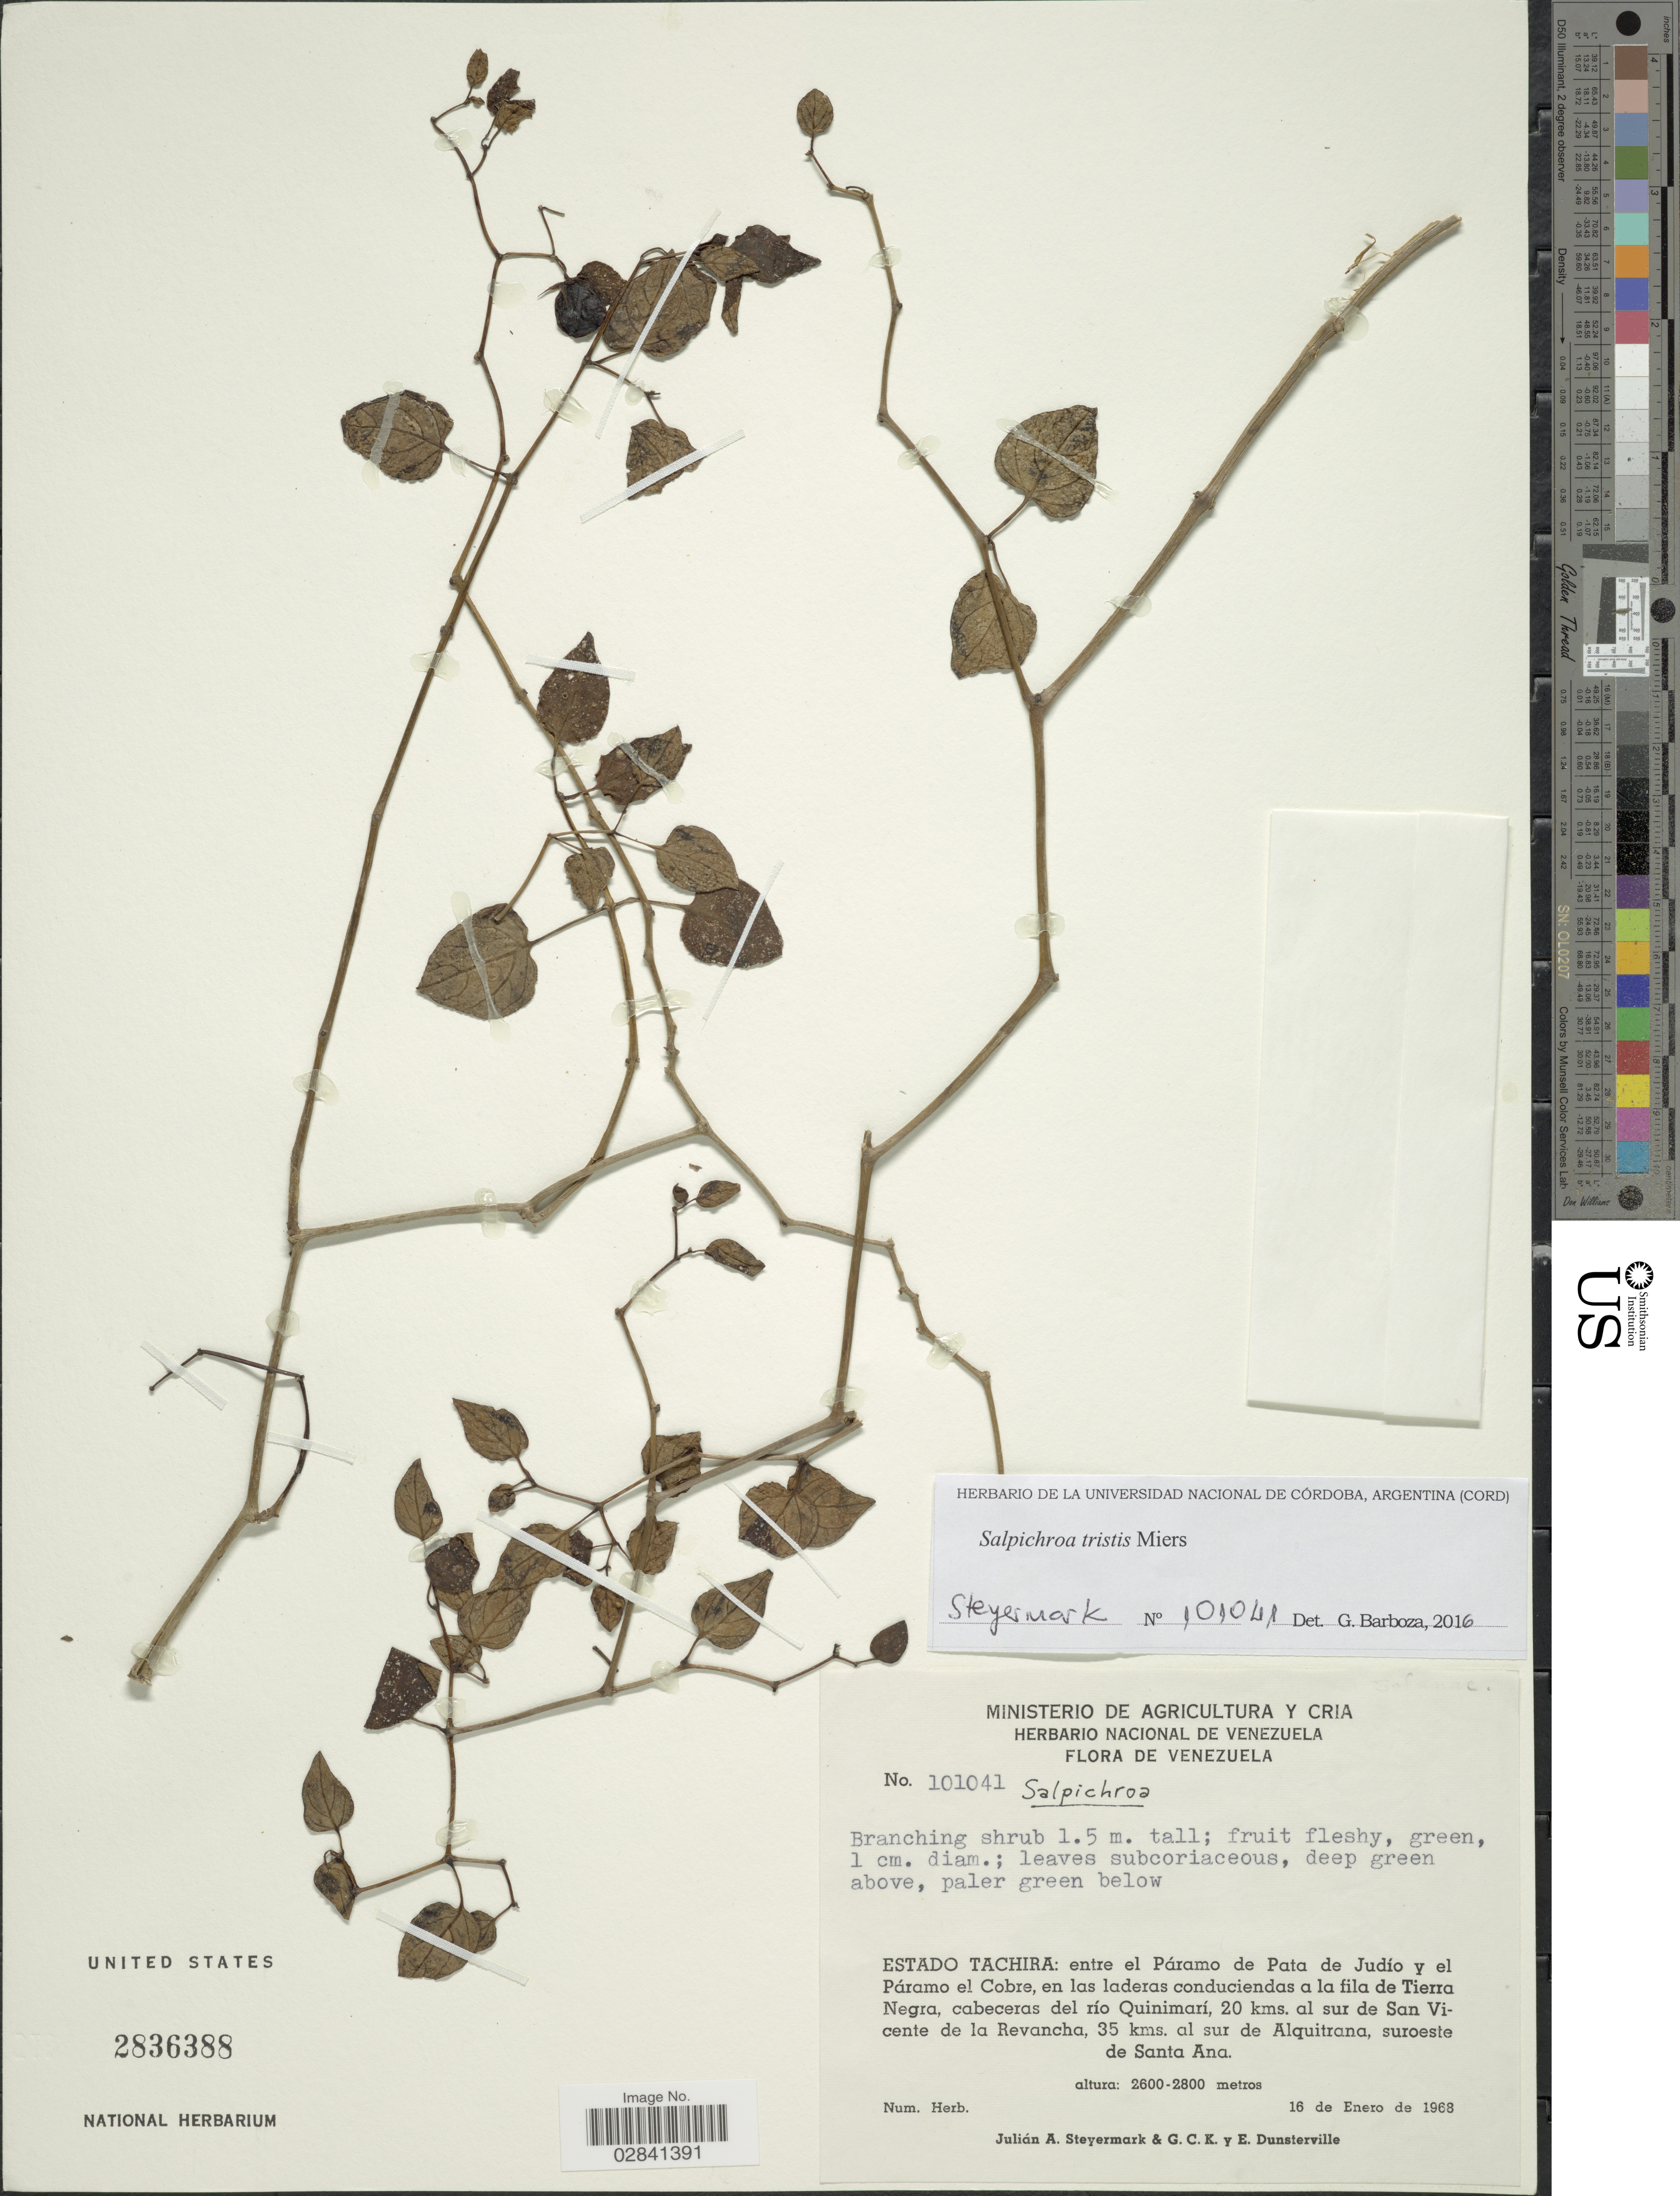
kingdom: Plantae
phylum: Tracheophyta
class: Magnoliopsida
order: Solanales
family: Solanaceae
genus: Salpichroa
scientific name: Salpichroa tristis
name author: Walp.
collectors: J. Steyermark, G. C. K. Dunsterville & E. Dunsterville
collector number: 101041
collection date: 1968-01-16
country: Venezuela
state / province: Tachira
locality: Entre el Páramo de Pata de Judío y el Páramo el Cobre, en las laderas conduciendas a la fila de Tierra Negra, cabeceras del río Quinimari, 20 kms. al sur de San Vicente de la Revancha, 35 kms. al sur de Alquitrana, suroeste de Santa Ana.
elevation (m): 2600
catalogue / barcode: US 2836388